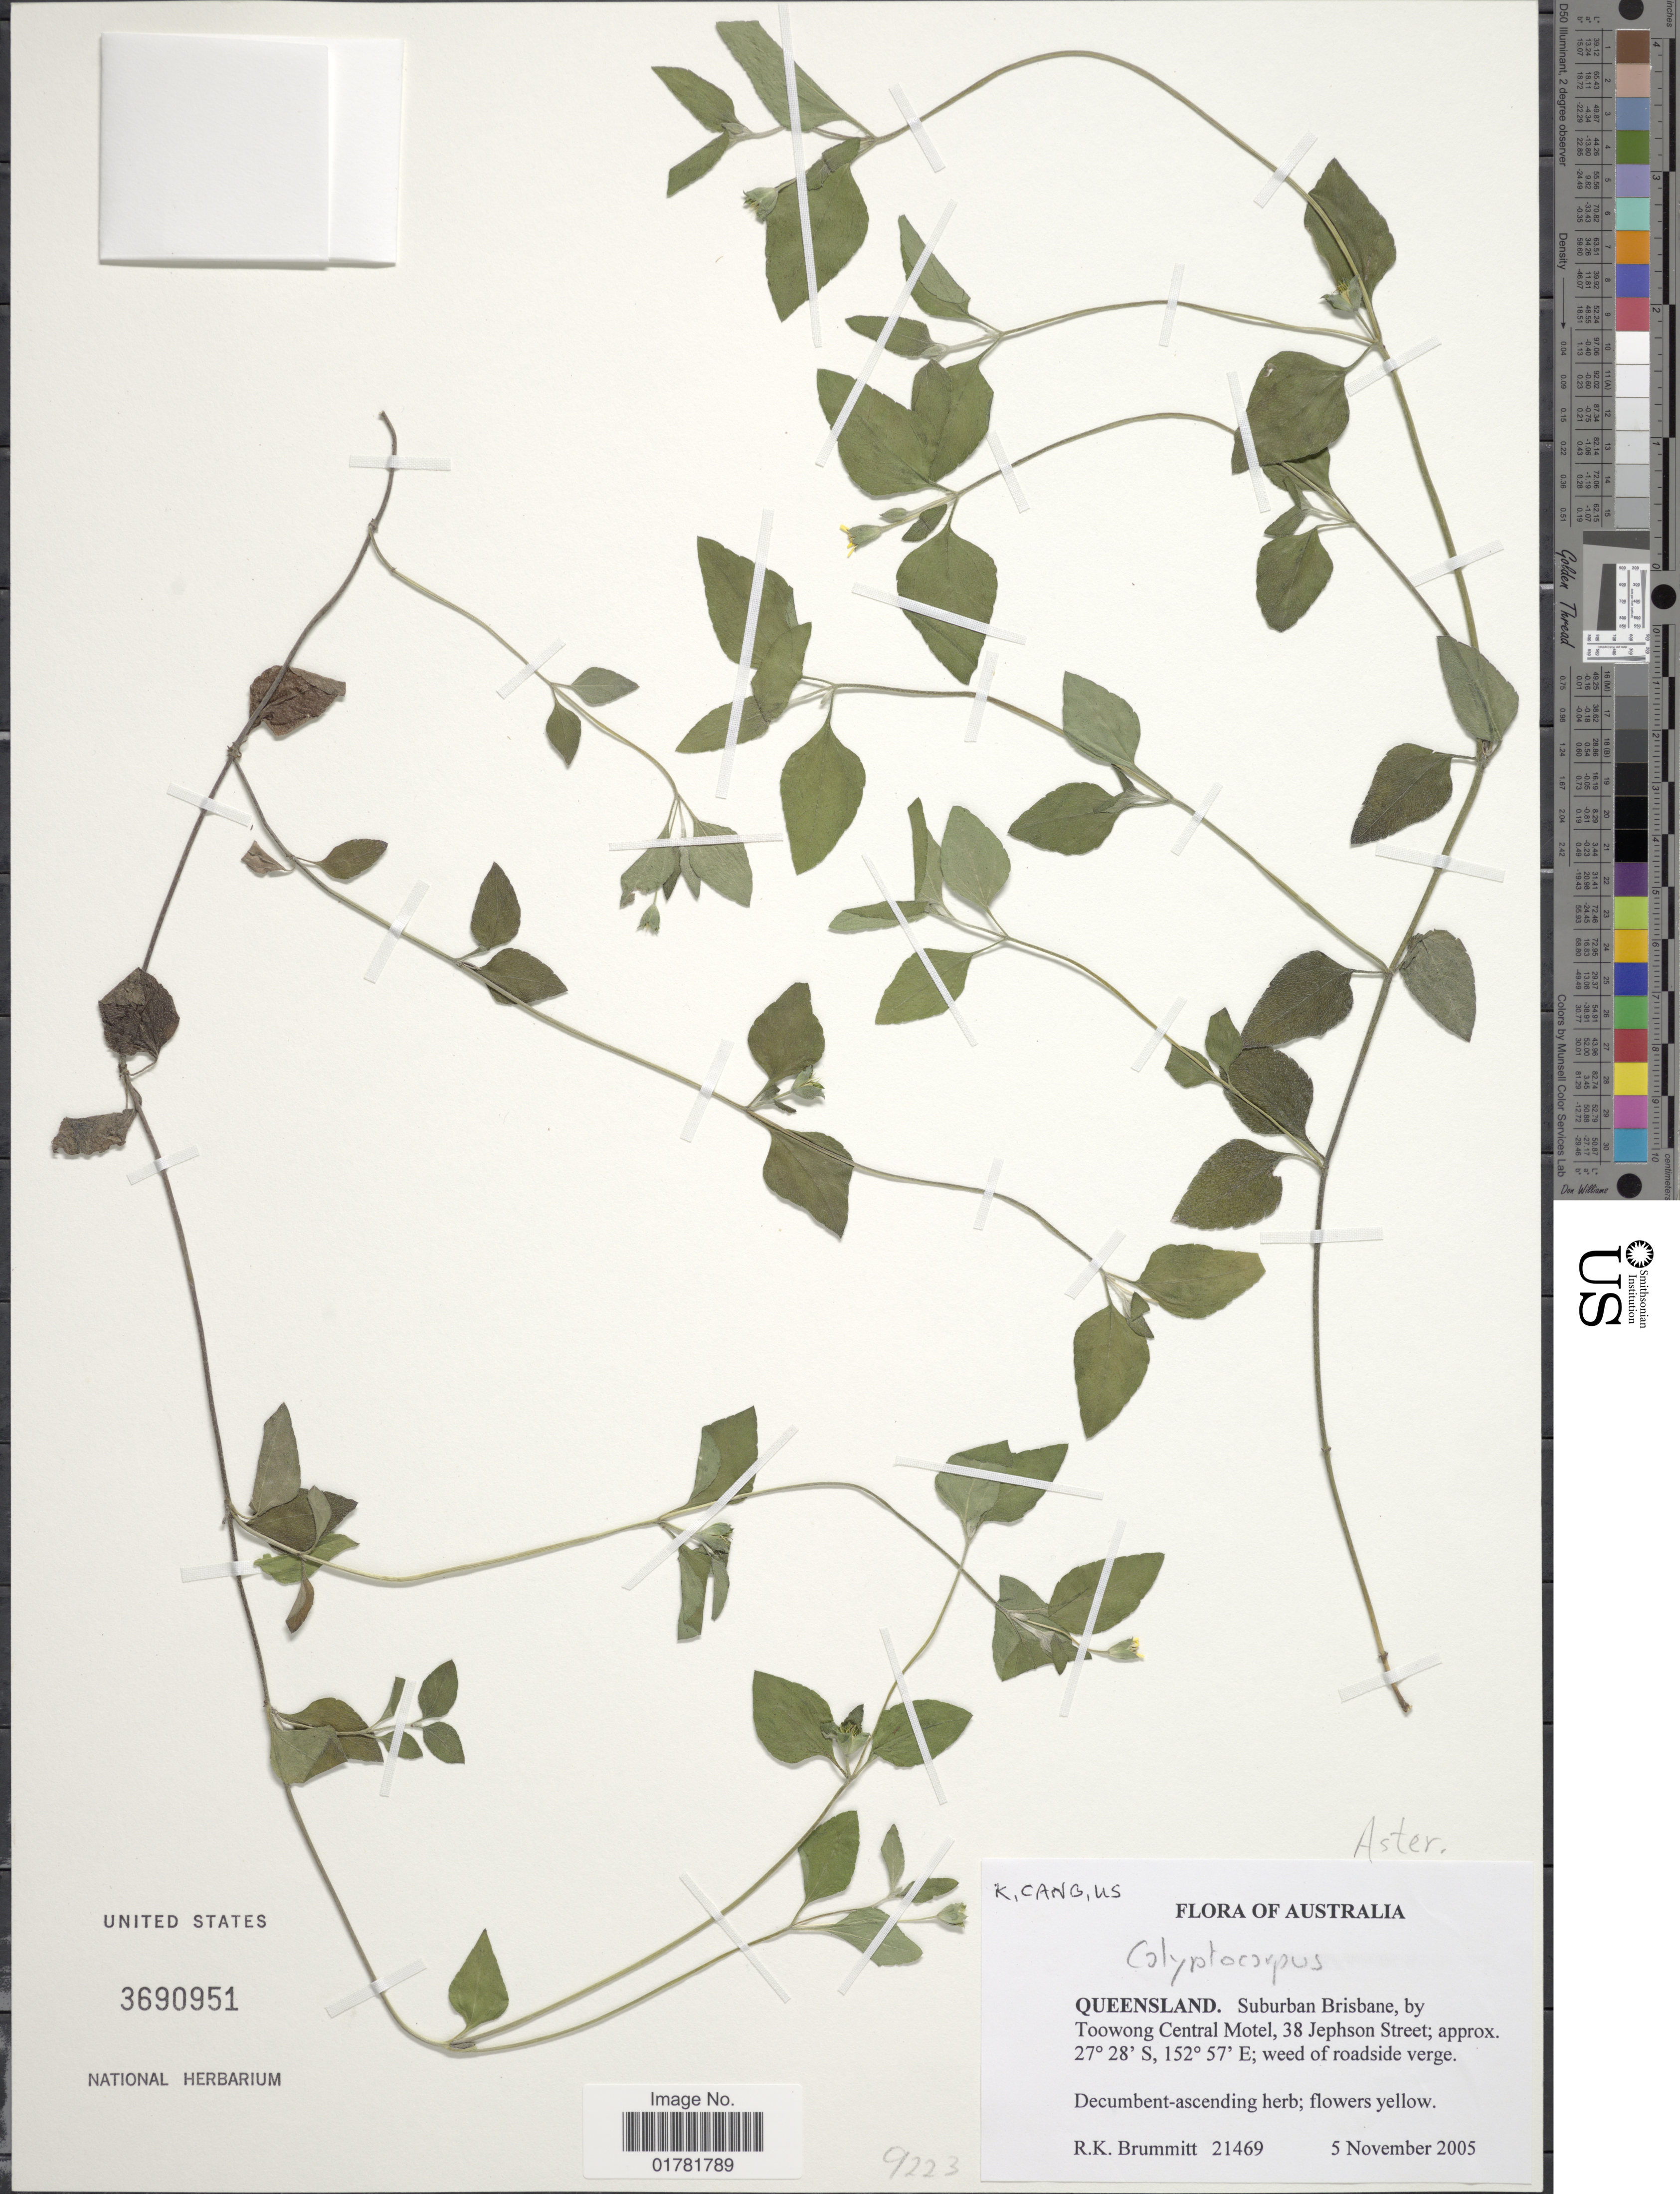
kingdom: Plantae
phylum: Tracheophyta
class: Magnoliopsida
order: Asterales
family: Asteraceae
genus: Calyptocarpus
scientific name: Calyptocarpus sp.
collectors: R. Brummitt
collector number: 21469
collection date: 2005-11-05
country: Australia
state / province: Queensland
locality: Suburban Brisbane, by Toowong Central Motel, 38 jephson Street, weed of roadside verge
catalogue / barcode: US 3690951